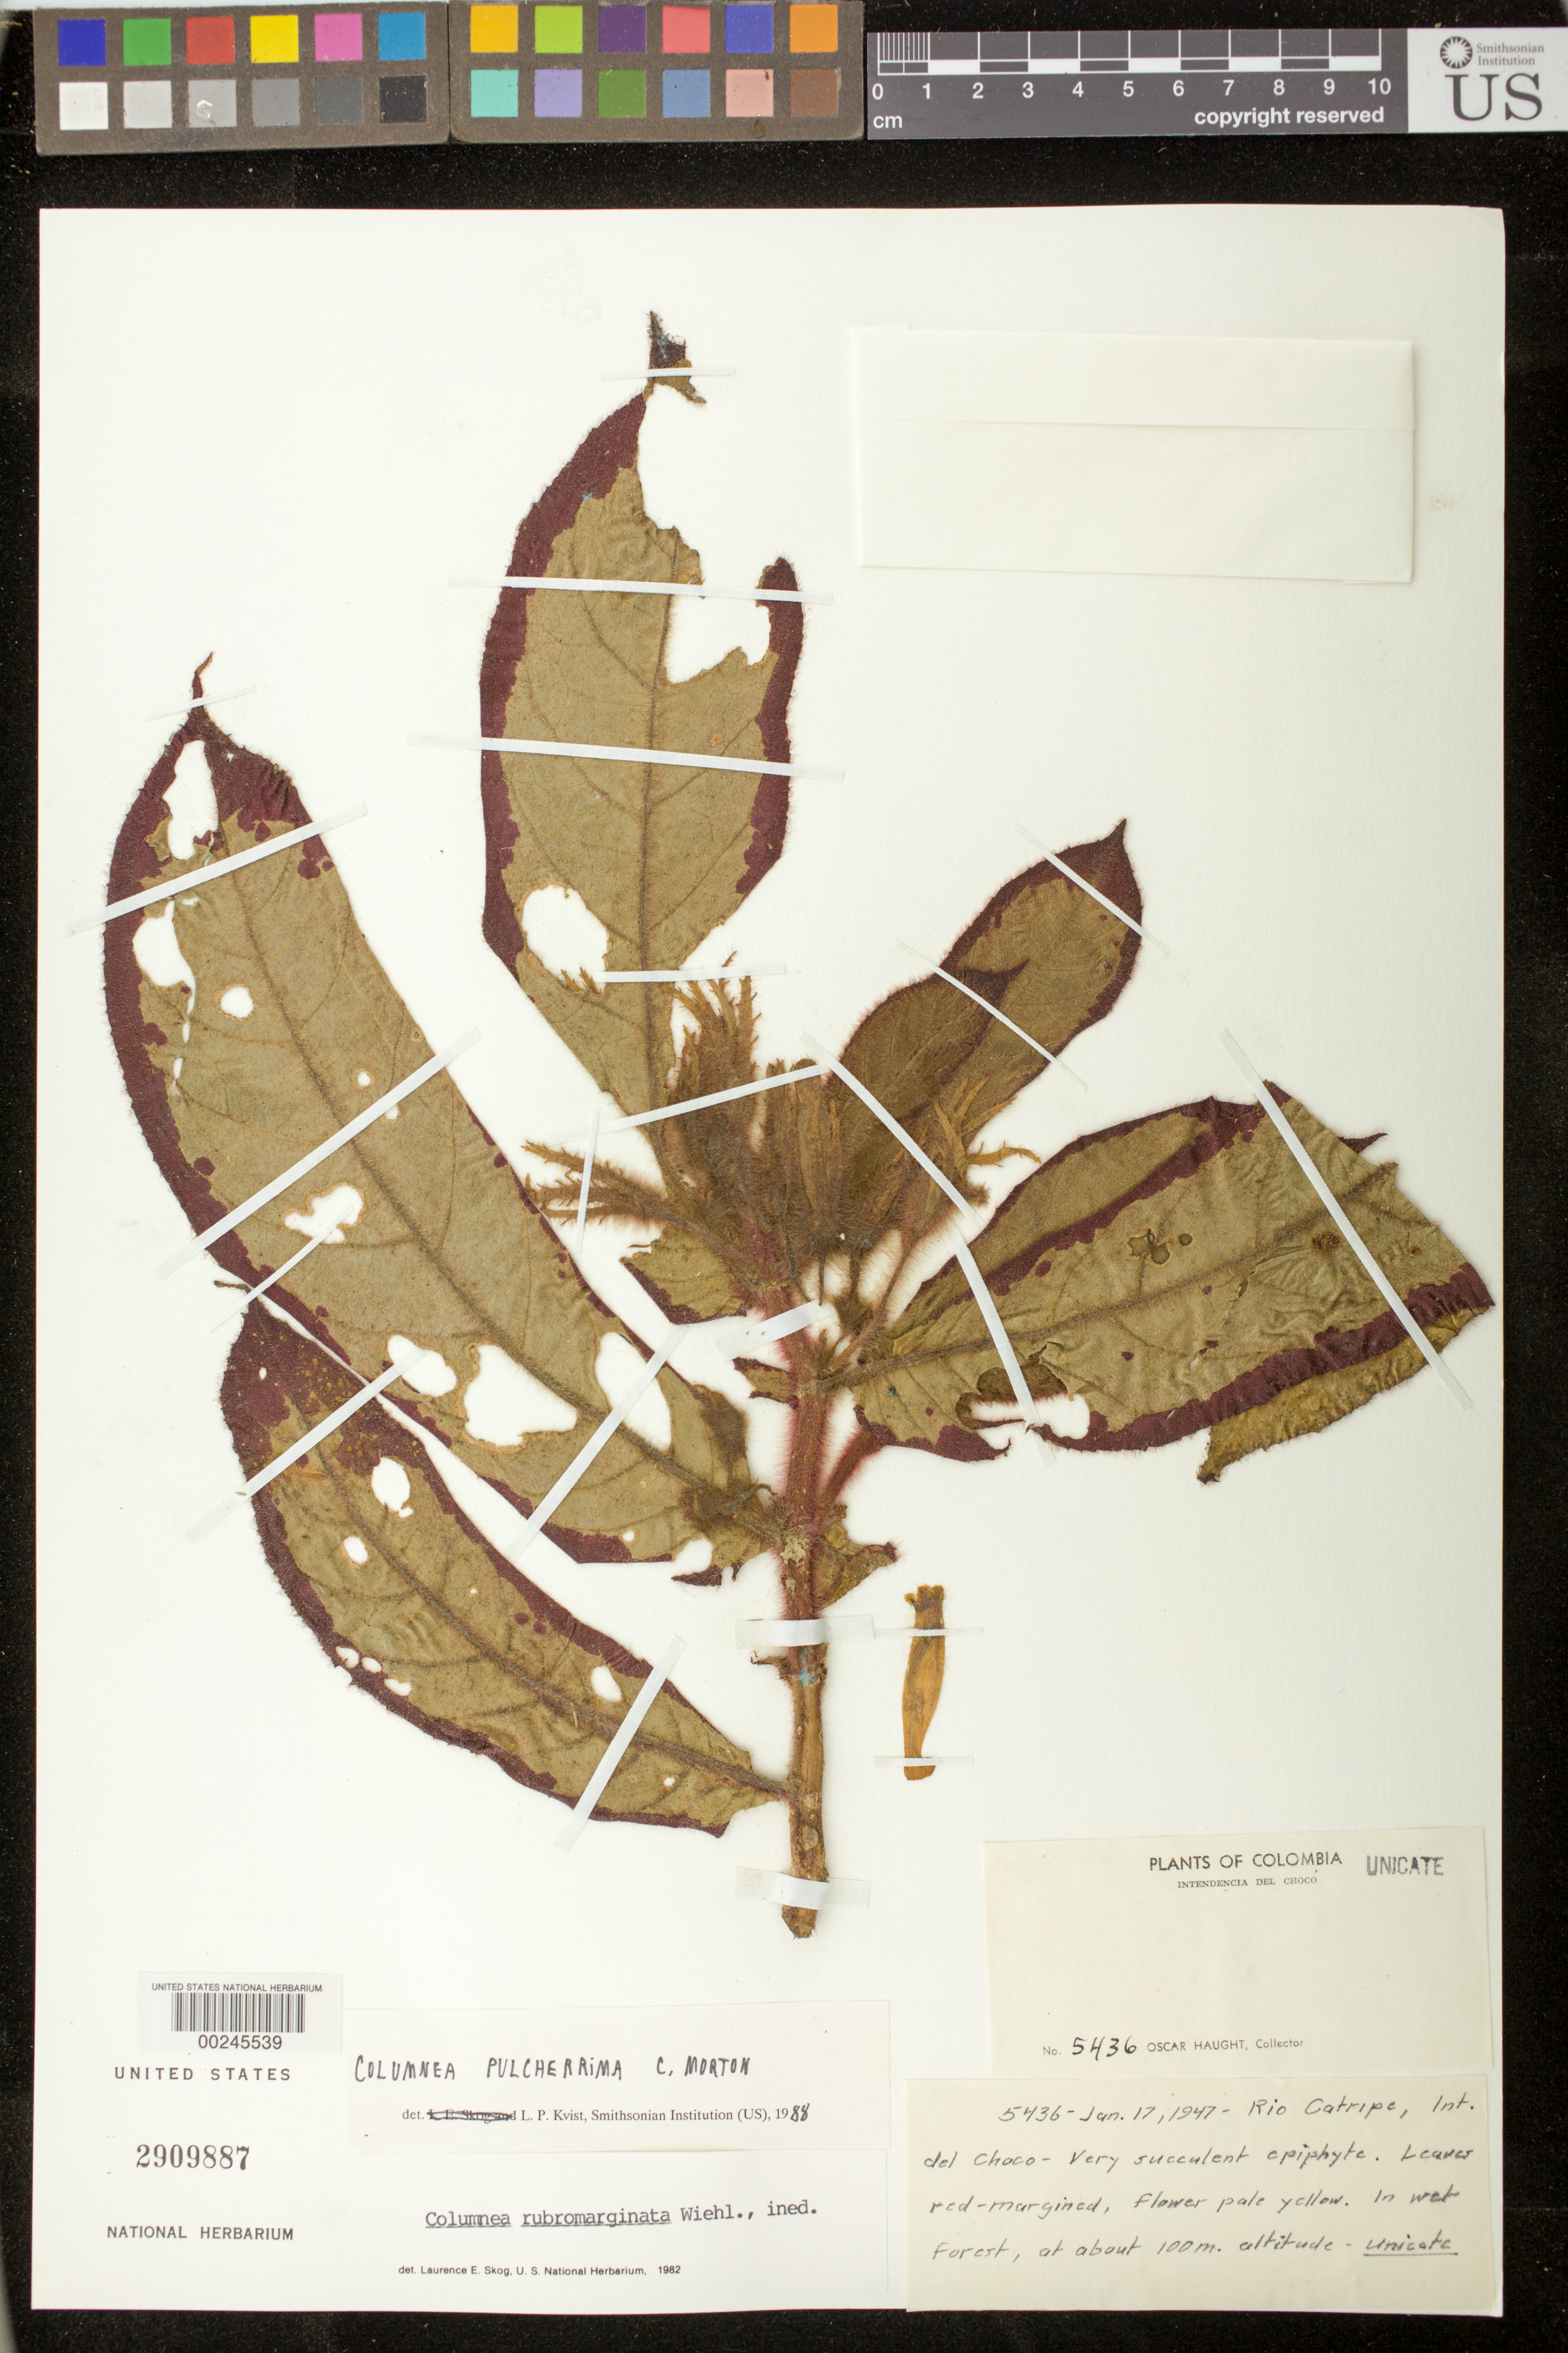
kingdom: Plantae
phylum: Tracheophyta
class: Magnoliopsida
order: Lamiales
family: Gesneriaceae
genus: Columnea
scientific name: Columnea pulcherrima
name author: C.V. Morton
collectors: O. L. Haught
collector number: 5436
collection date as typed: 17 Jan 1947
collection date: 1947-01-17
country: Colombia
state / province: Chocó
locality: Rio Catripe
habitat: In wet forest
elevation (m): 100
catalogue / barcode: US 2909887